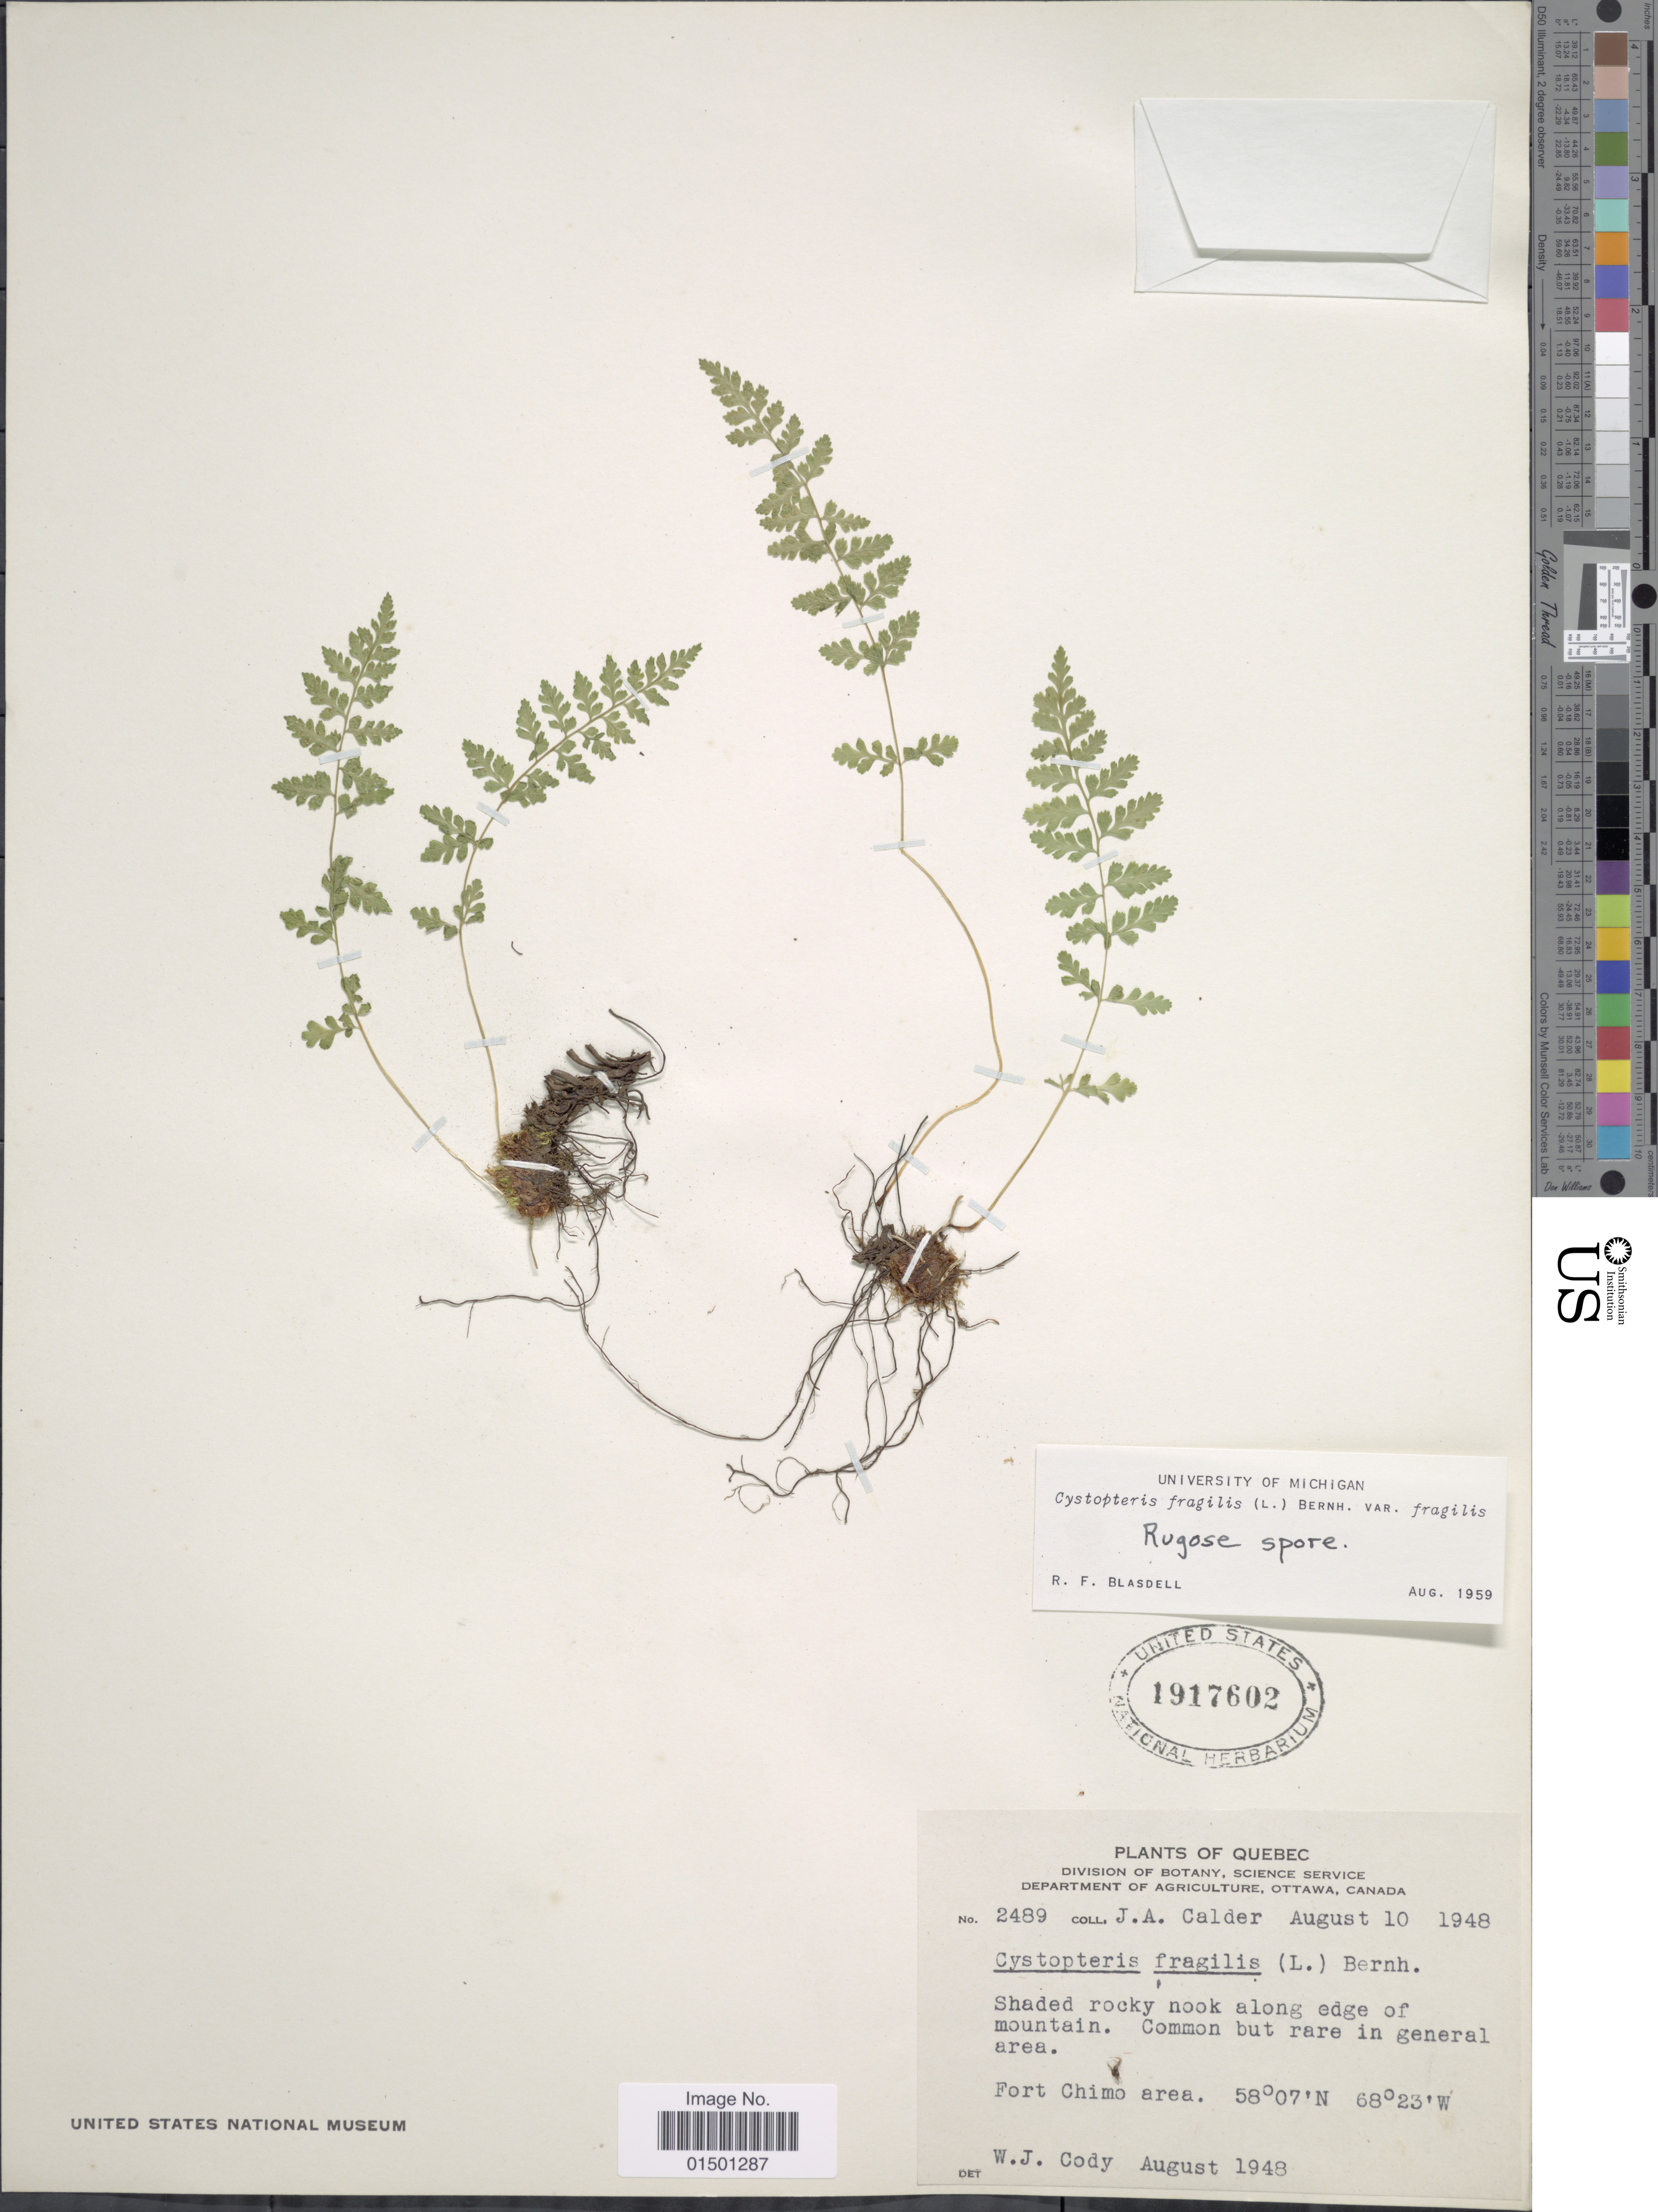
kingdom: Plantae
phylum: Tracheophyta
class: Polypodiopsida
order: Polypodiales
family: Cystopteridaceae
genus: Cystopteris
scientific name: Cystopteris fragilis var. dickieana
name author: B. Boivin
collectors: J. A. Calder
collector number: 2489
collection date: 1948-08-10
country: Canada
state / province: Quebec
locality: Fort Chimo area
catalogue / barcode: US 1917602